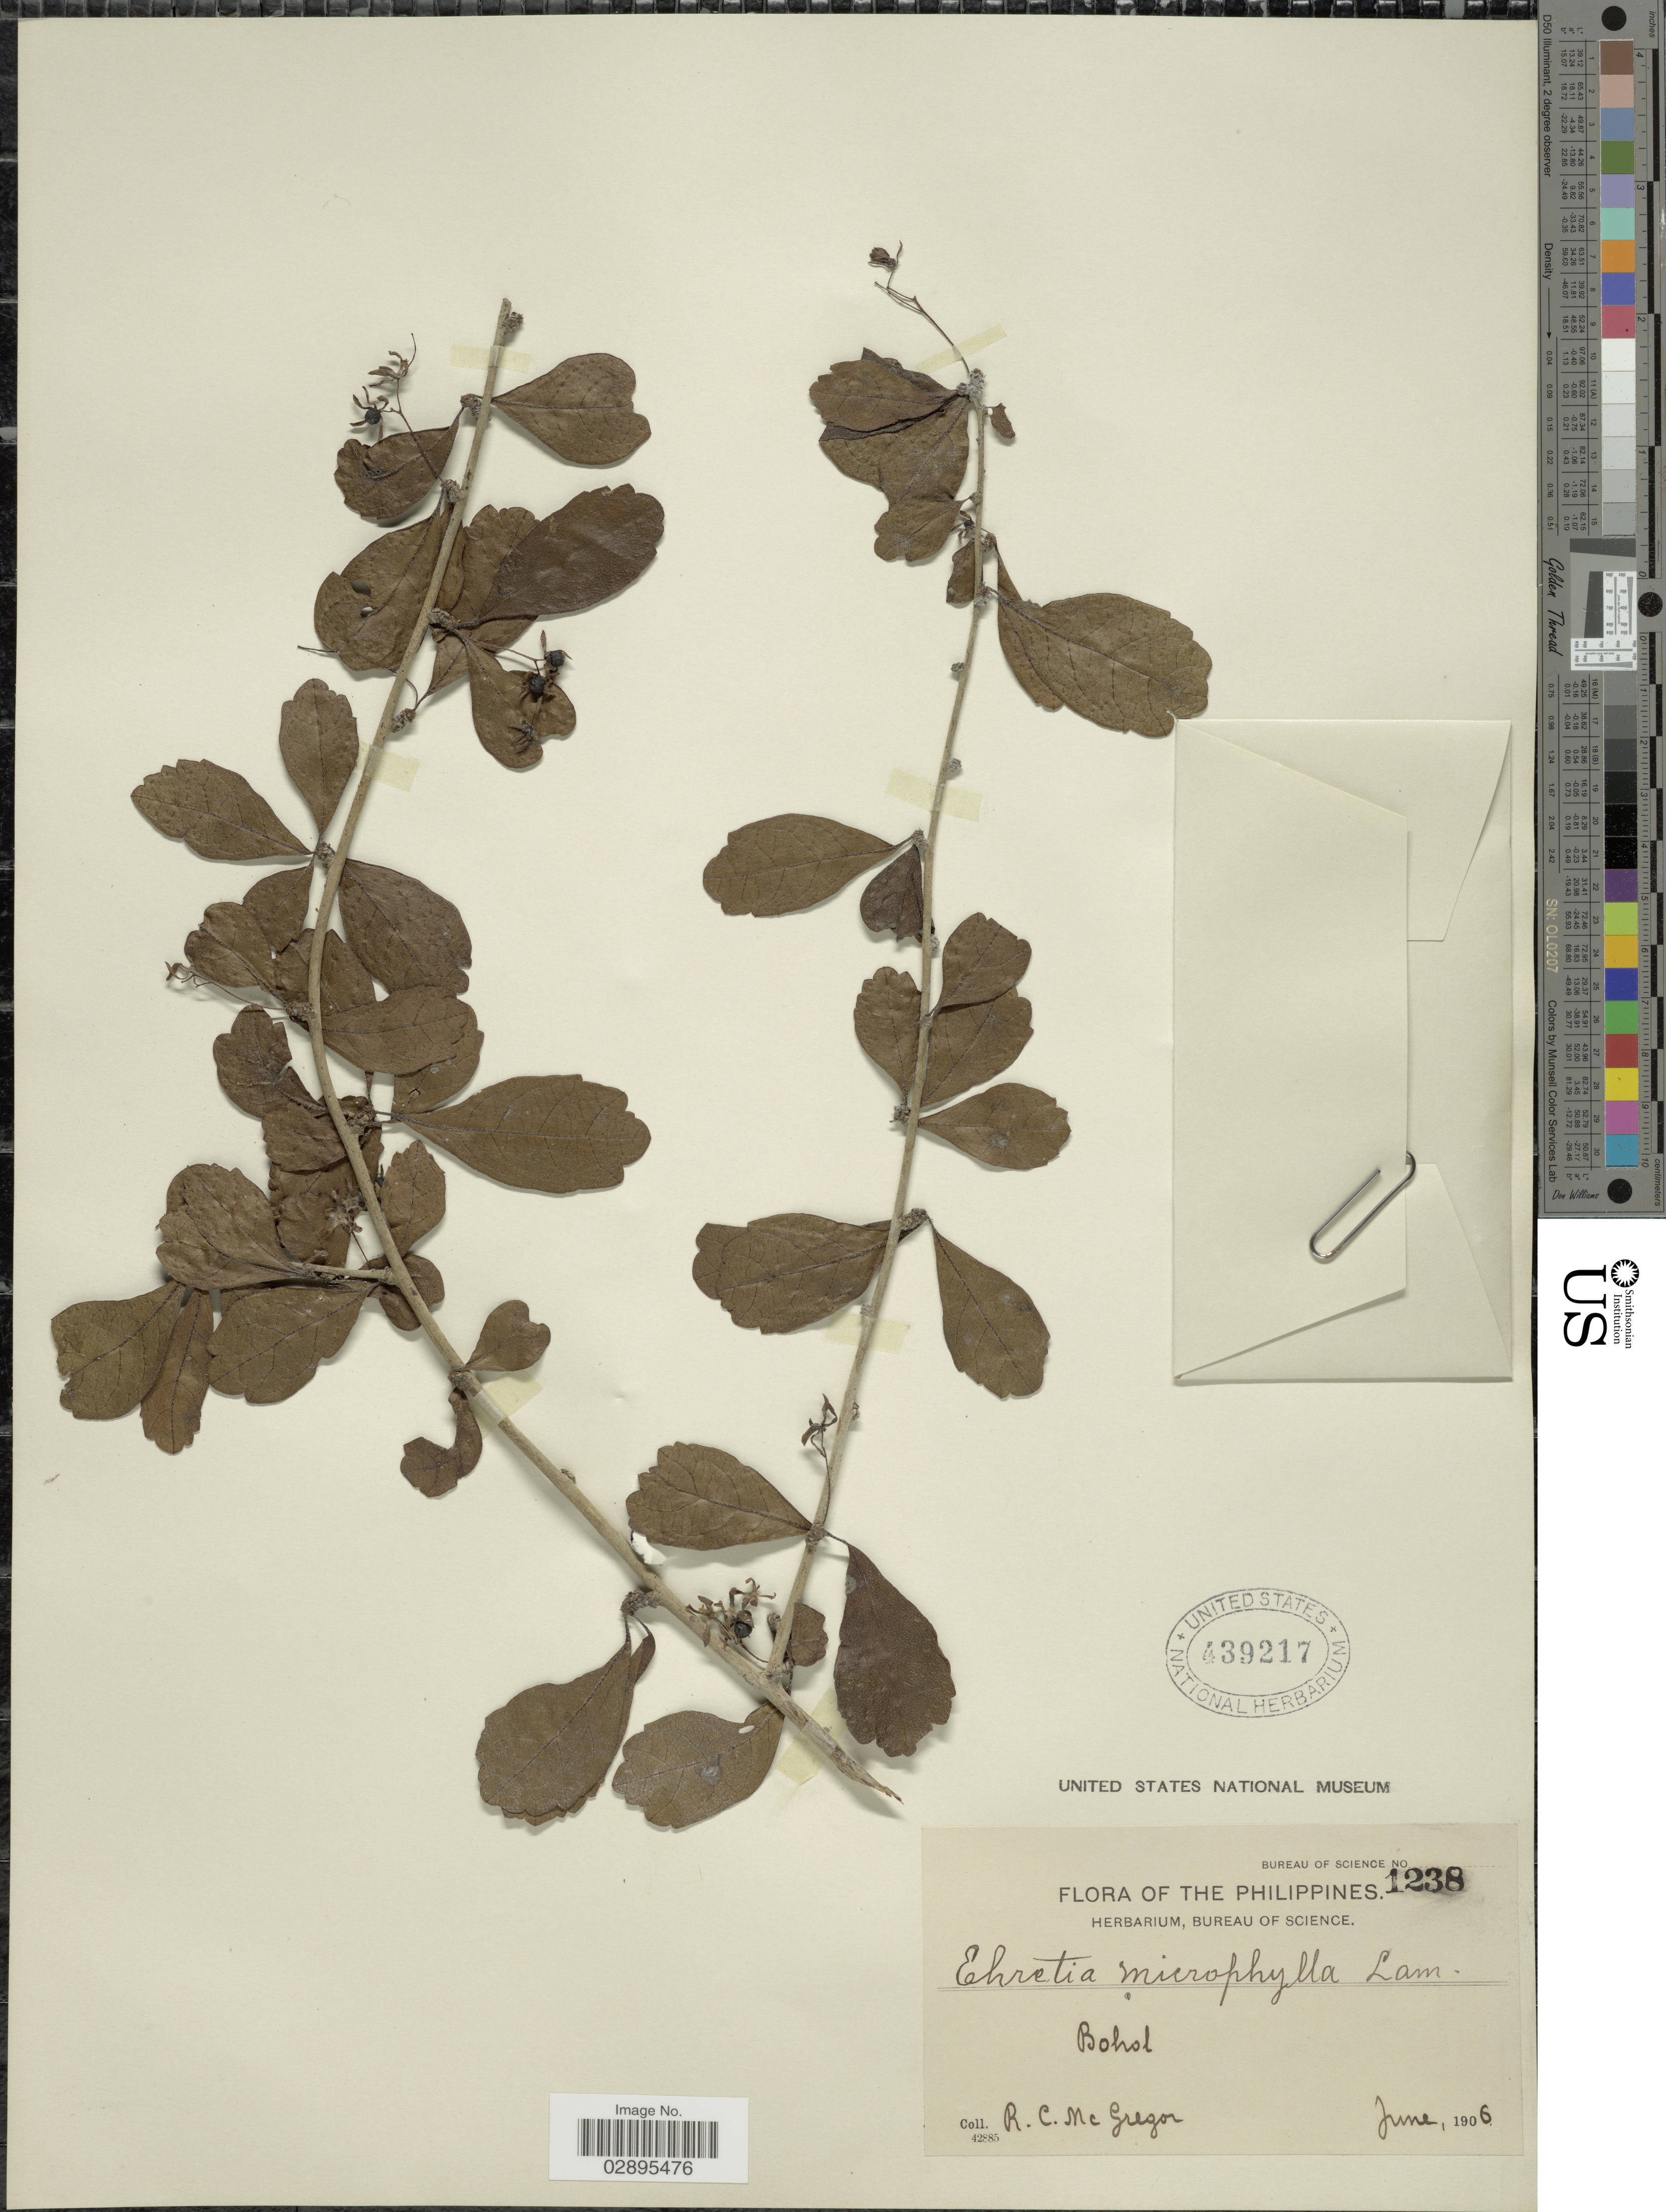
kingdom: Plantae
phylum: Tracheophyta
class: Magnoliopsida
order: Boraginales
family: Ehretiaceae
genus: Ehretia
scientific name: Ehretia microphylla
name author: Lam.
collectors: R. C. McGregor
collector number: Bureau of Science 1238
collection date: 1906-06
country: Philippines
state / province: Central Visayas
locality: Bohol.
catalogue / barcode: US 439217